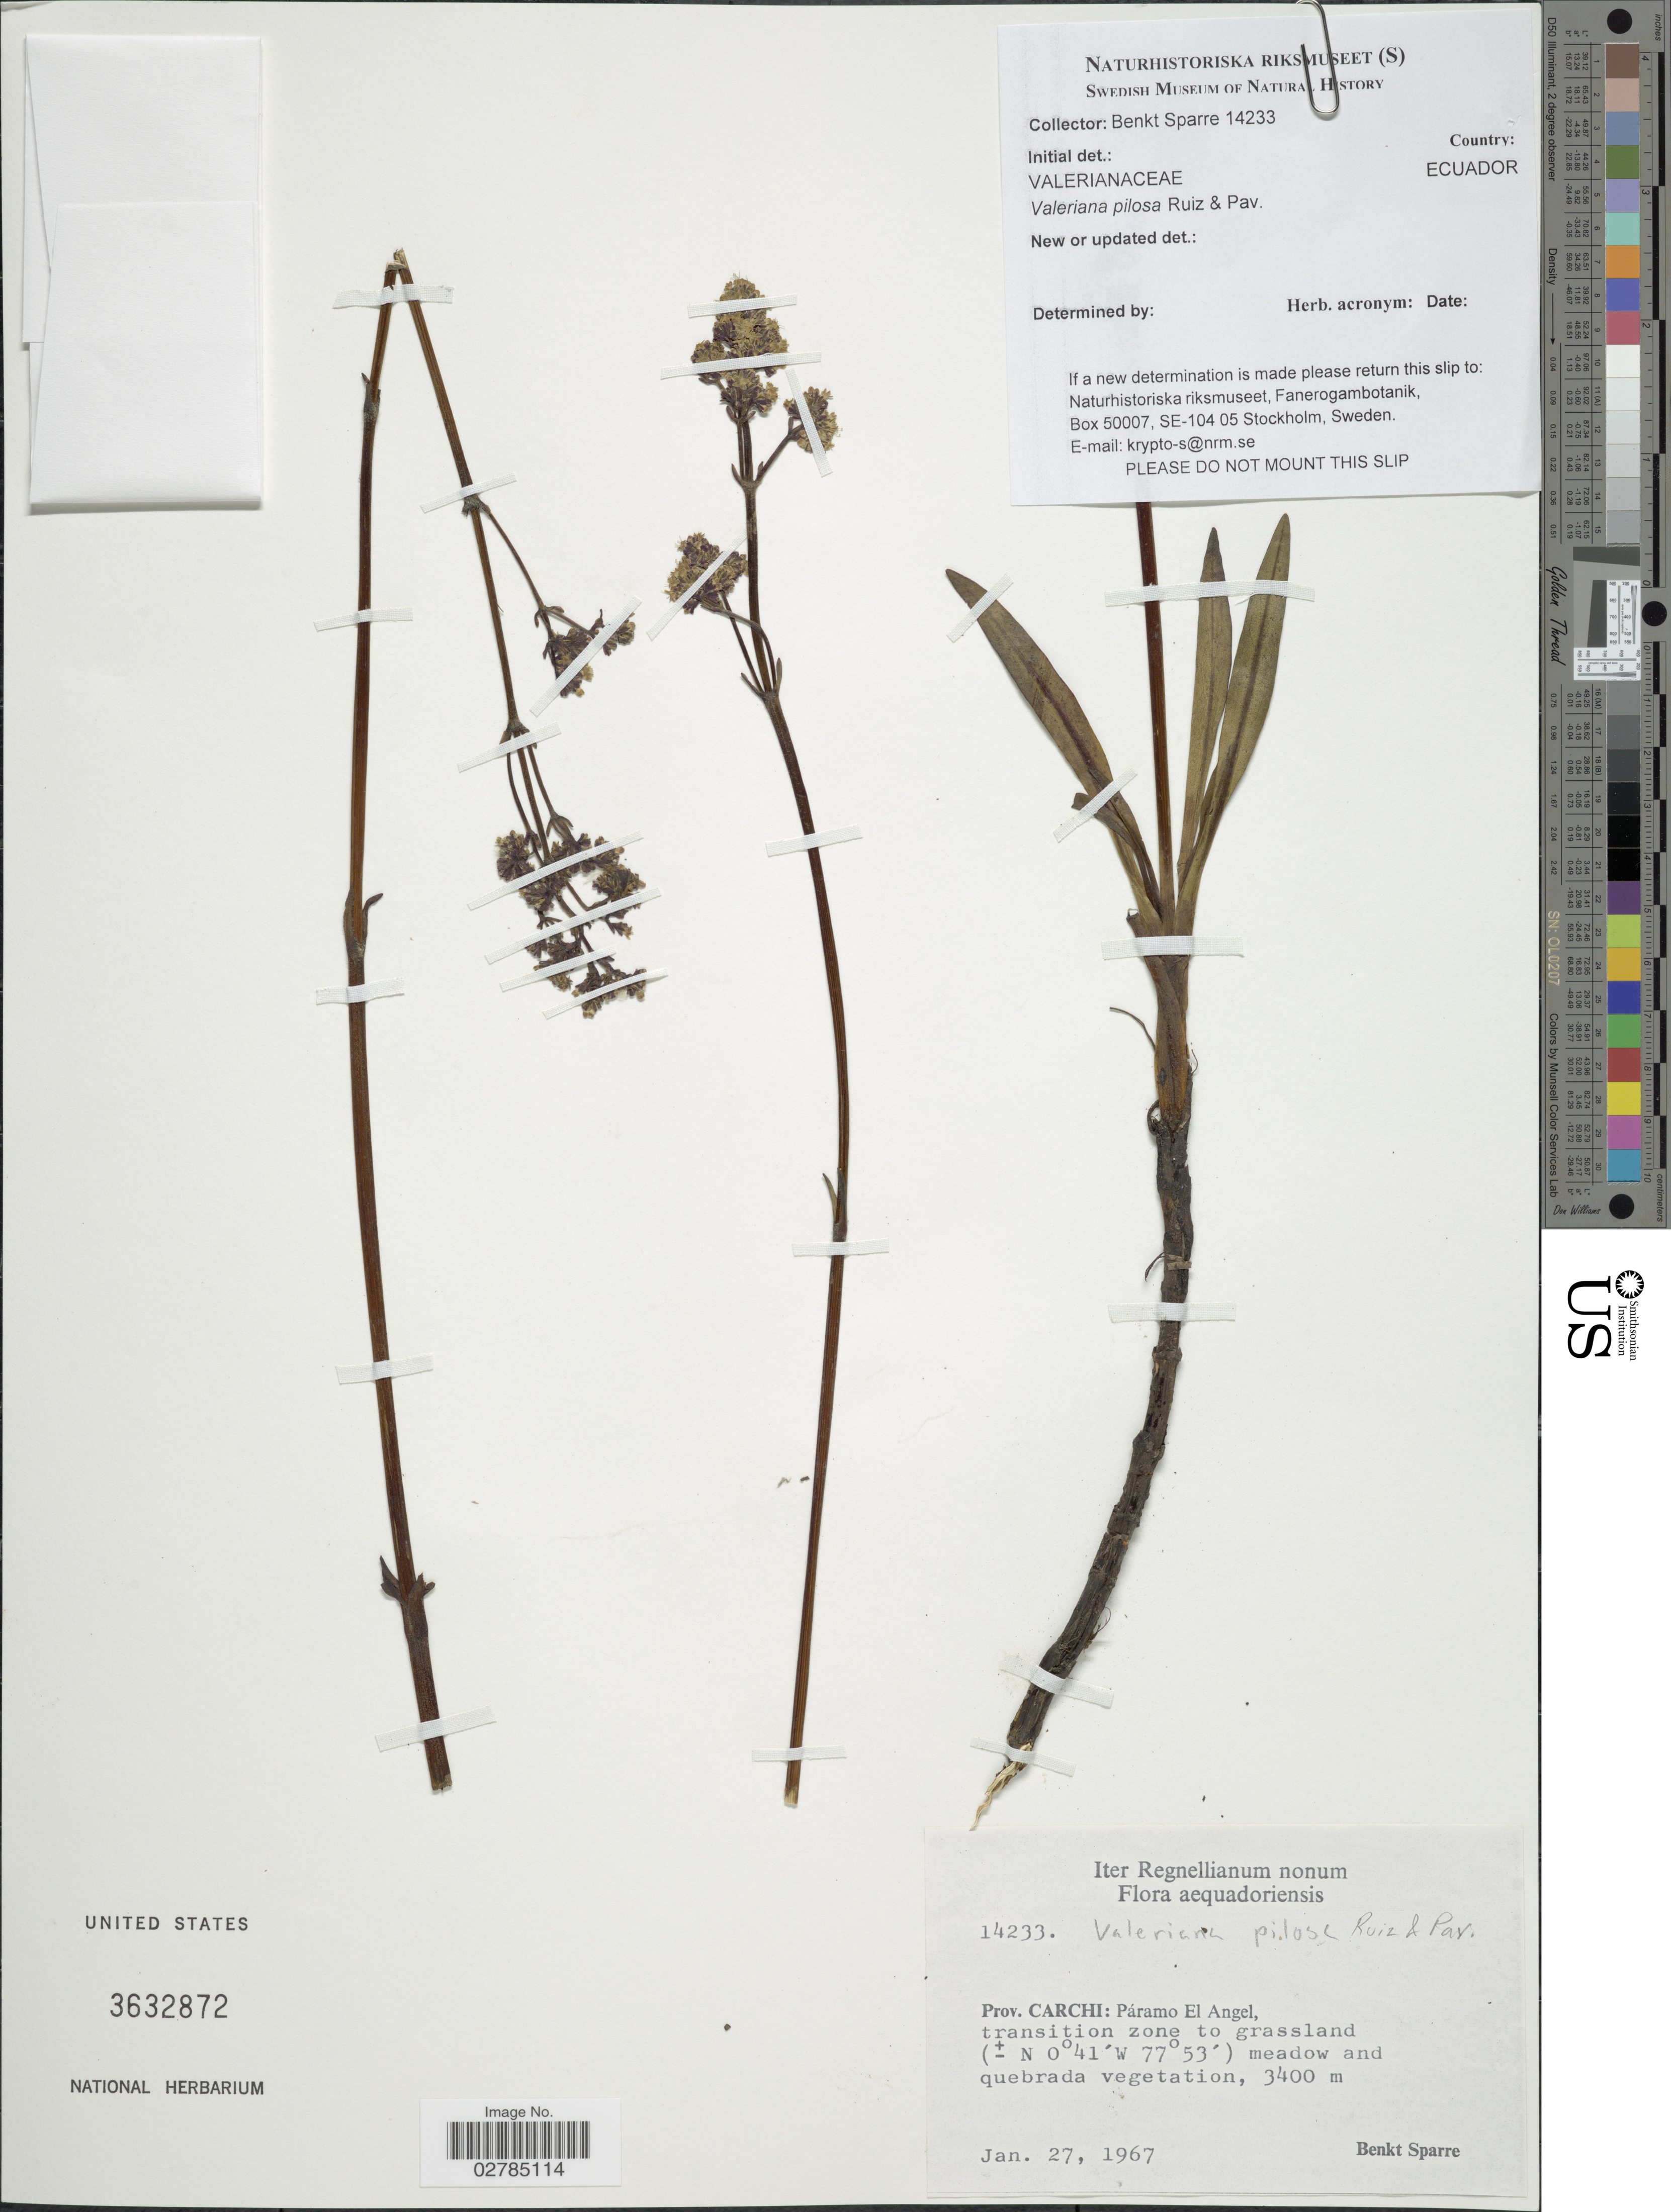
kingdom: Plantae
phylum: Tracheophyta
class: Magnoliopsida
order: Dipsacales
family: Caprifoliaceae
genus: Valeriana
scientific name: Valeriana pilosa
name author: Ruiz & Pav.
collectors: B. Sparre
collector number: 14233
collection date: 1967-01-27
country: Ecuador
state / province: Carchi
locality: Páramo El Angel, transition zone to grassland.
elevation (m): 3400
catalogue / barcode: US 3632872